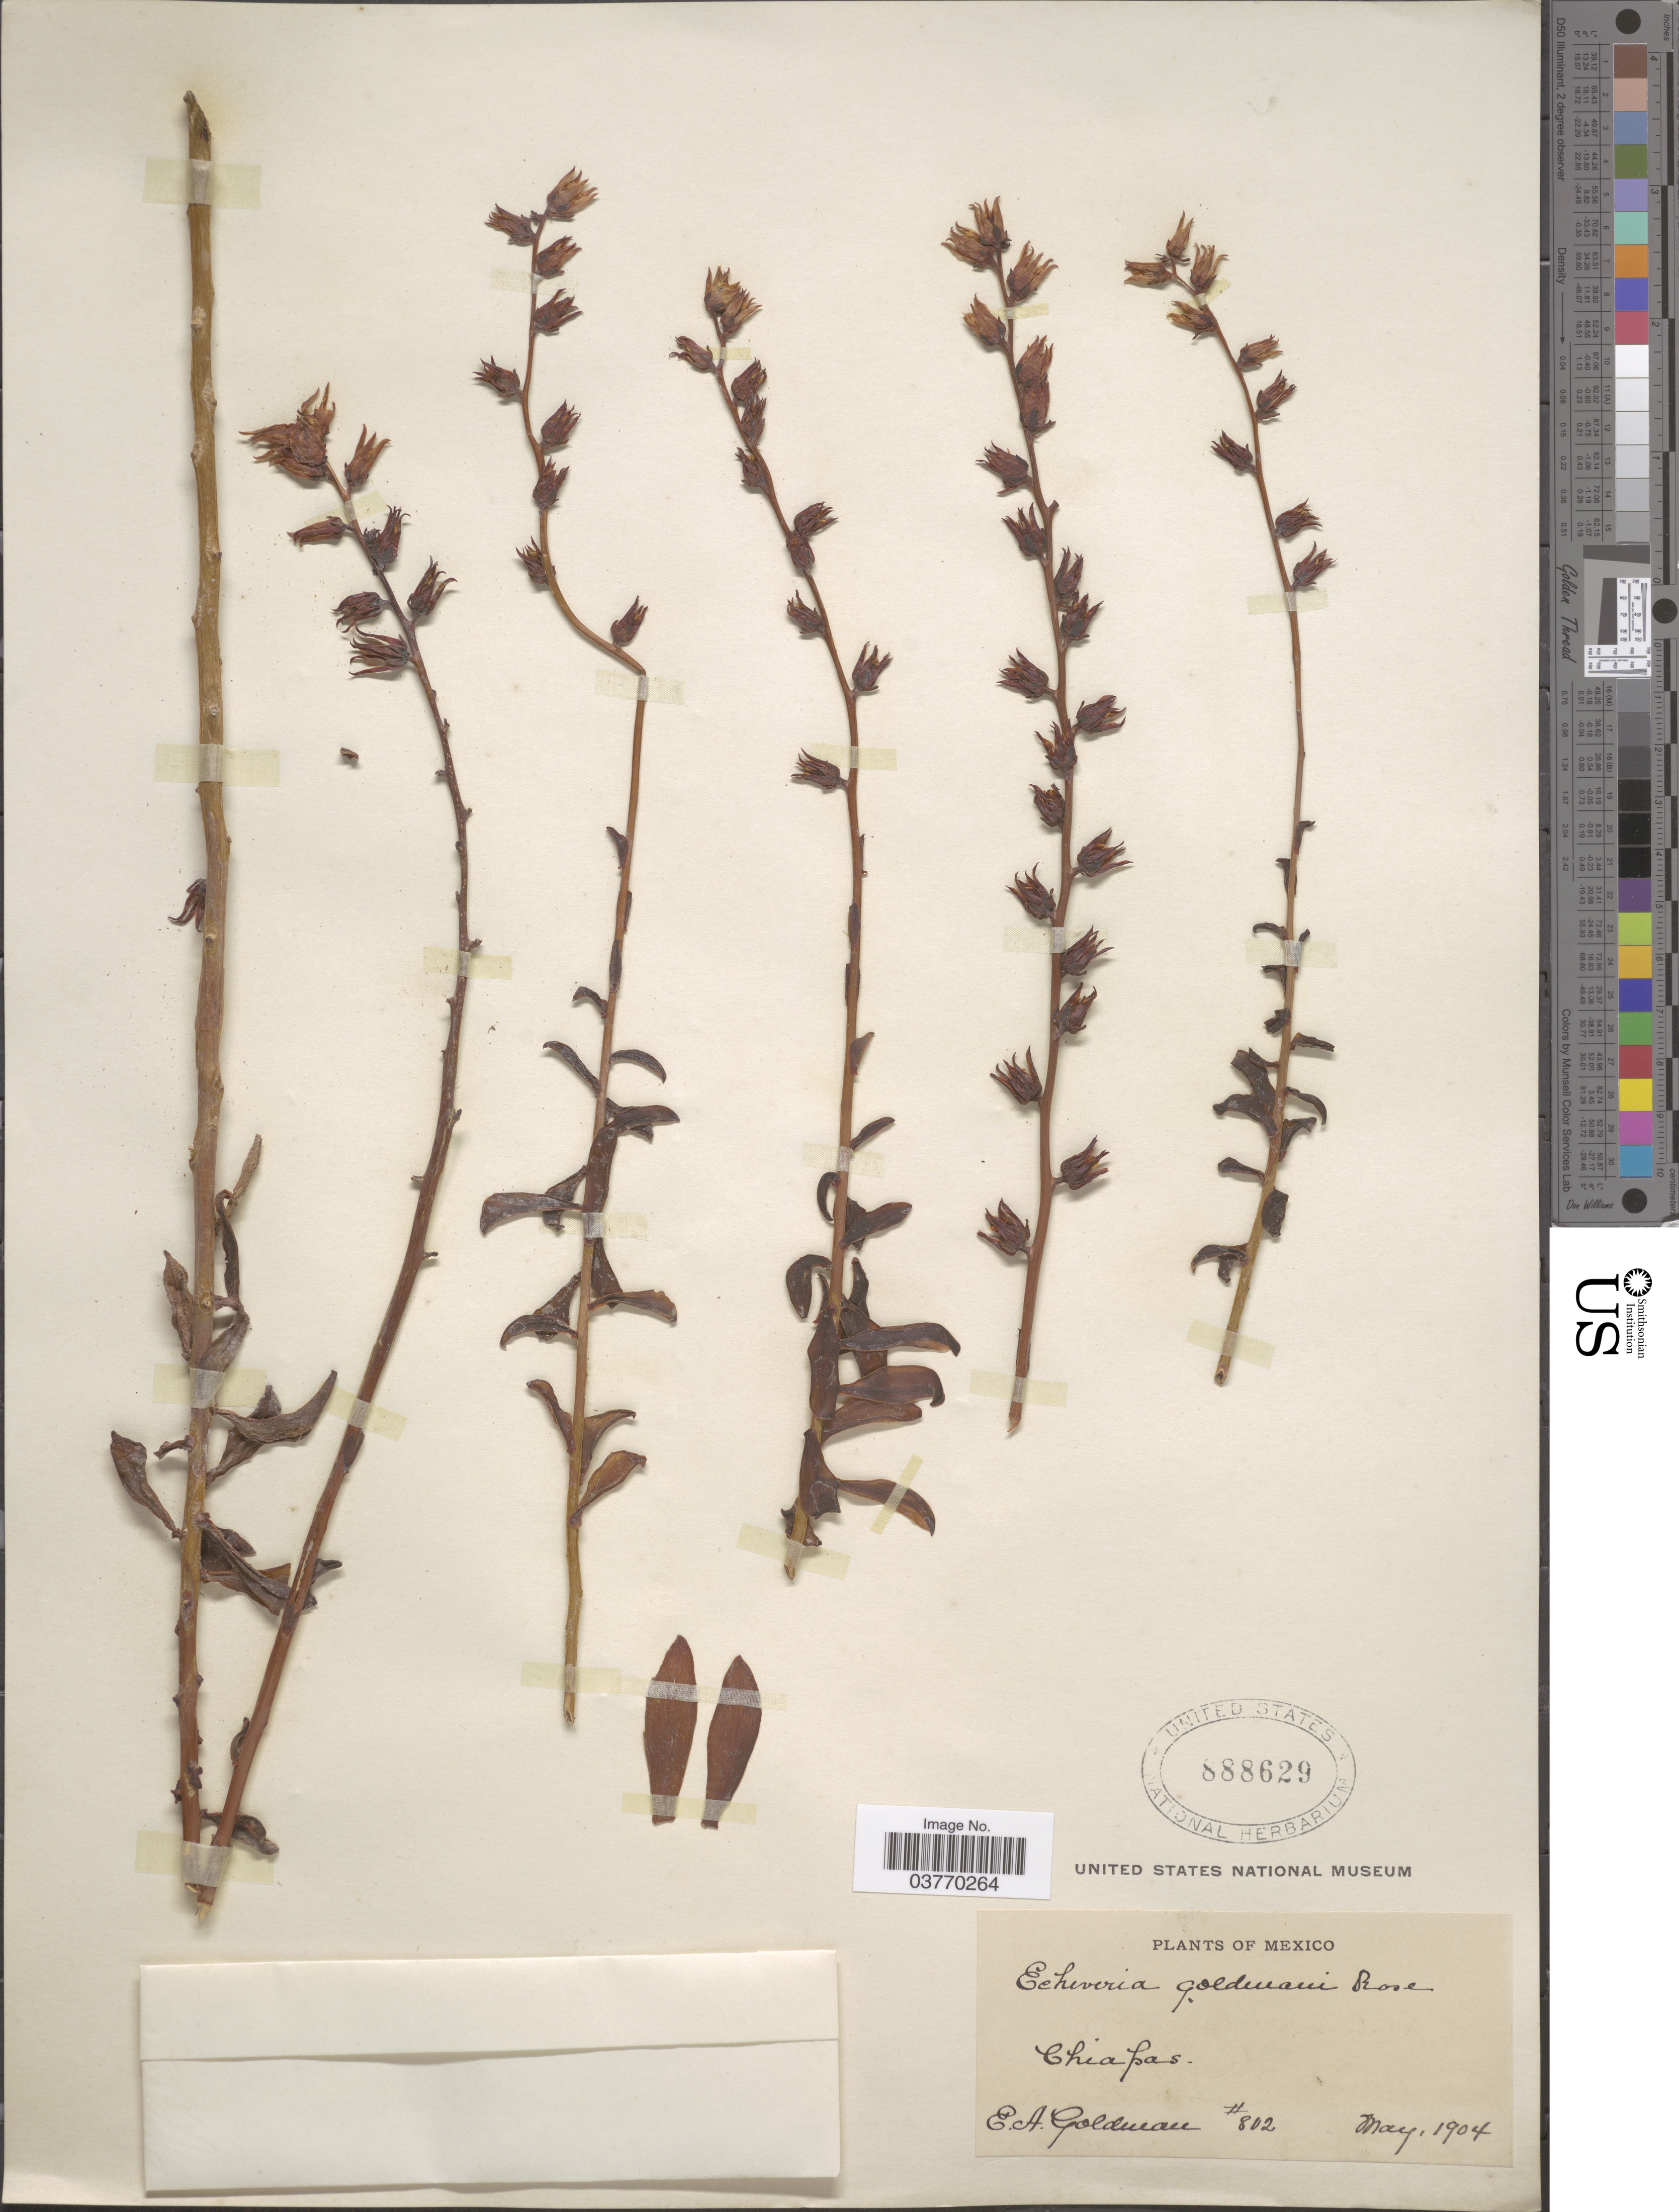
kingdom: Plantae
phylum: Tracheophyta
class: Magnoliopsida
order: Saxifragales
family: Crassulaceae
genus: Echeveria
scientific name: Echeveria goldmanii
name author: Rose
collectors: E. A. Goldman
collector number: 802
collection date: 1904-05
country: Mexico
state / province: Chiapas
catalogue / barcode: US 888629